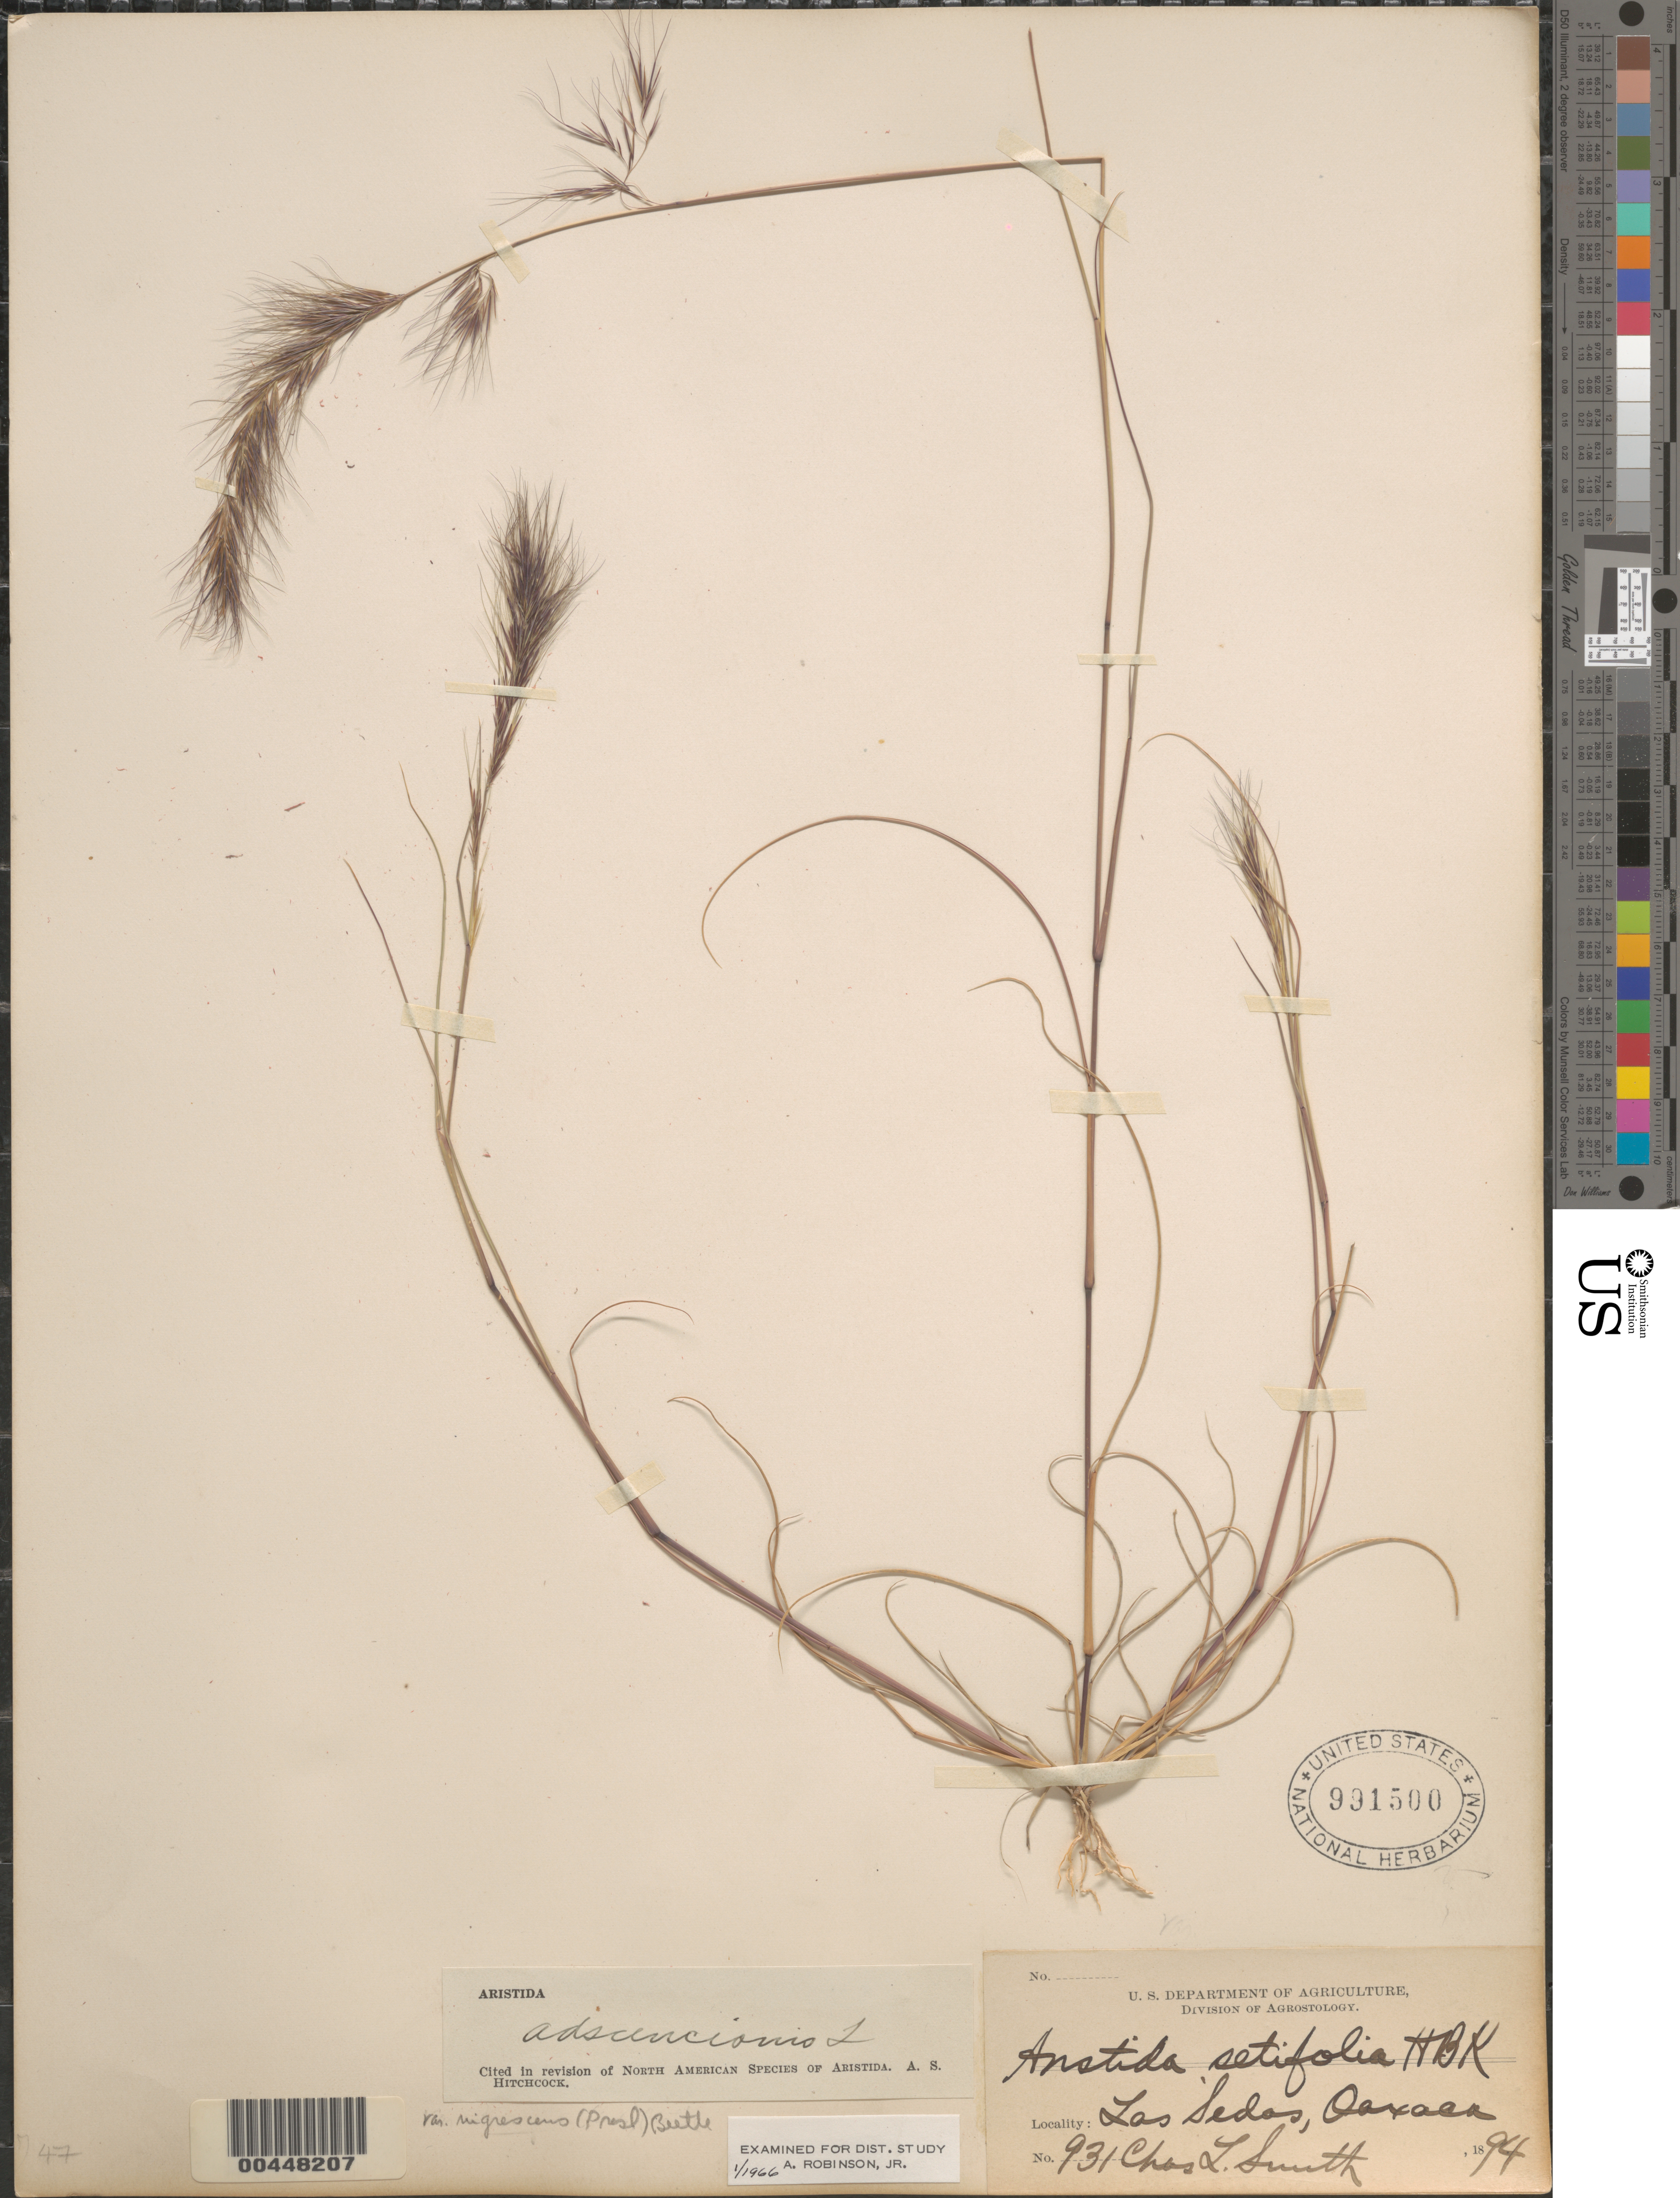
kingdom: Plantae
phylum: Tracheophyta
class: Liliopsida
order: Poales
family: Poaceae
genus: Aristida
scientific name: Aristida adscensionis var. nigrescens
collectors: C. L. Smith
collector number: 931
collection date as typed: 1894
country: Mexico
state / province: Oaxaca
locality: Las Sedas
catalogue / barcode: US 991500